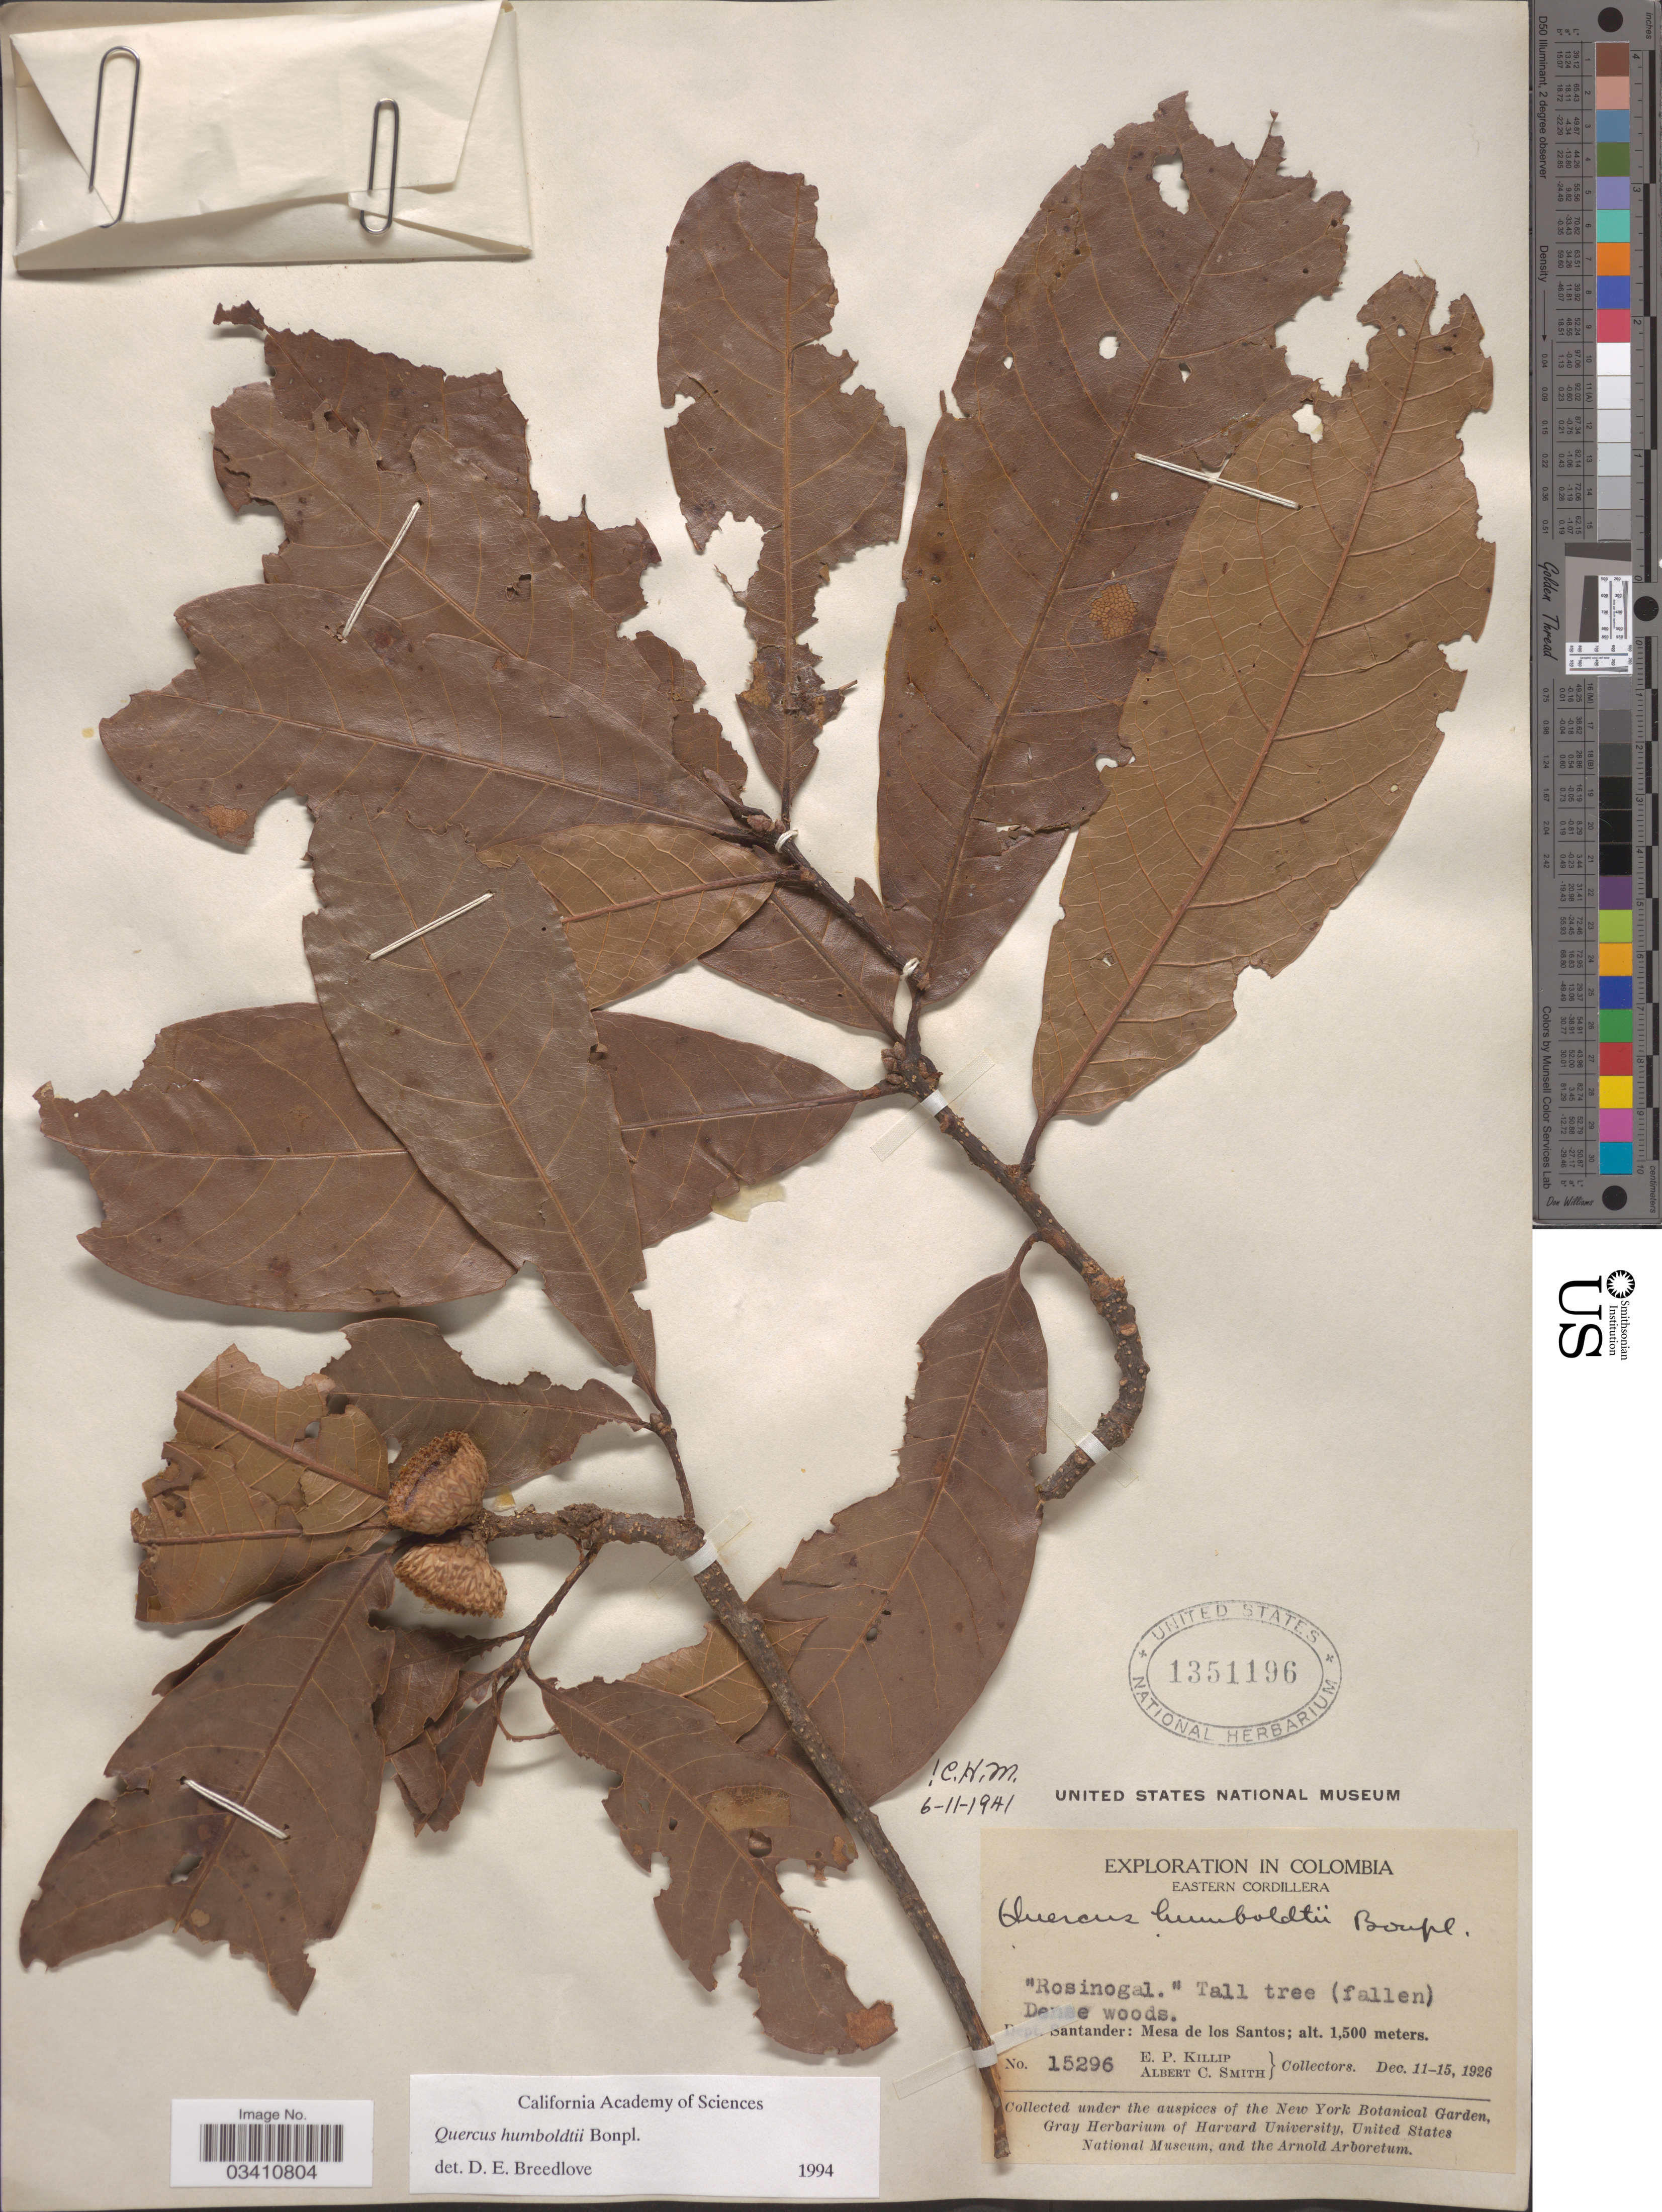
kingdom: Plantae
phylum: Tracheophyta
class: Magnoliopsida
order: Fagales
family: Fagaceae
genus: Quercus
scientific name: Quercus humboldtii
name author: Bonpl.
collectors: E. P. Killip & A. C. Smith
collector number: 15296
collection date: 1926-12-11/1926-12-15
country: Colombia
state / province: Santander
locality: Eastern Cordillera. Dept. Santander: Mesa de los Santos.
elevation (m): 1500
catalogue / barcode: US 1351196